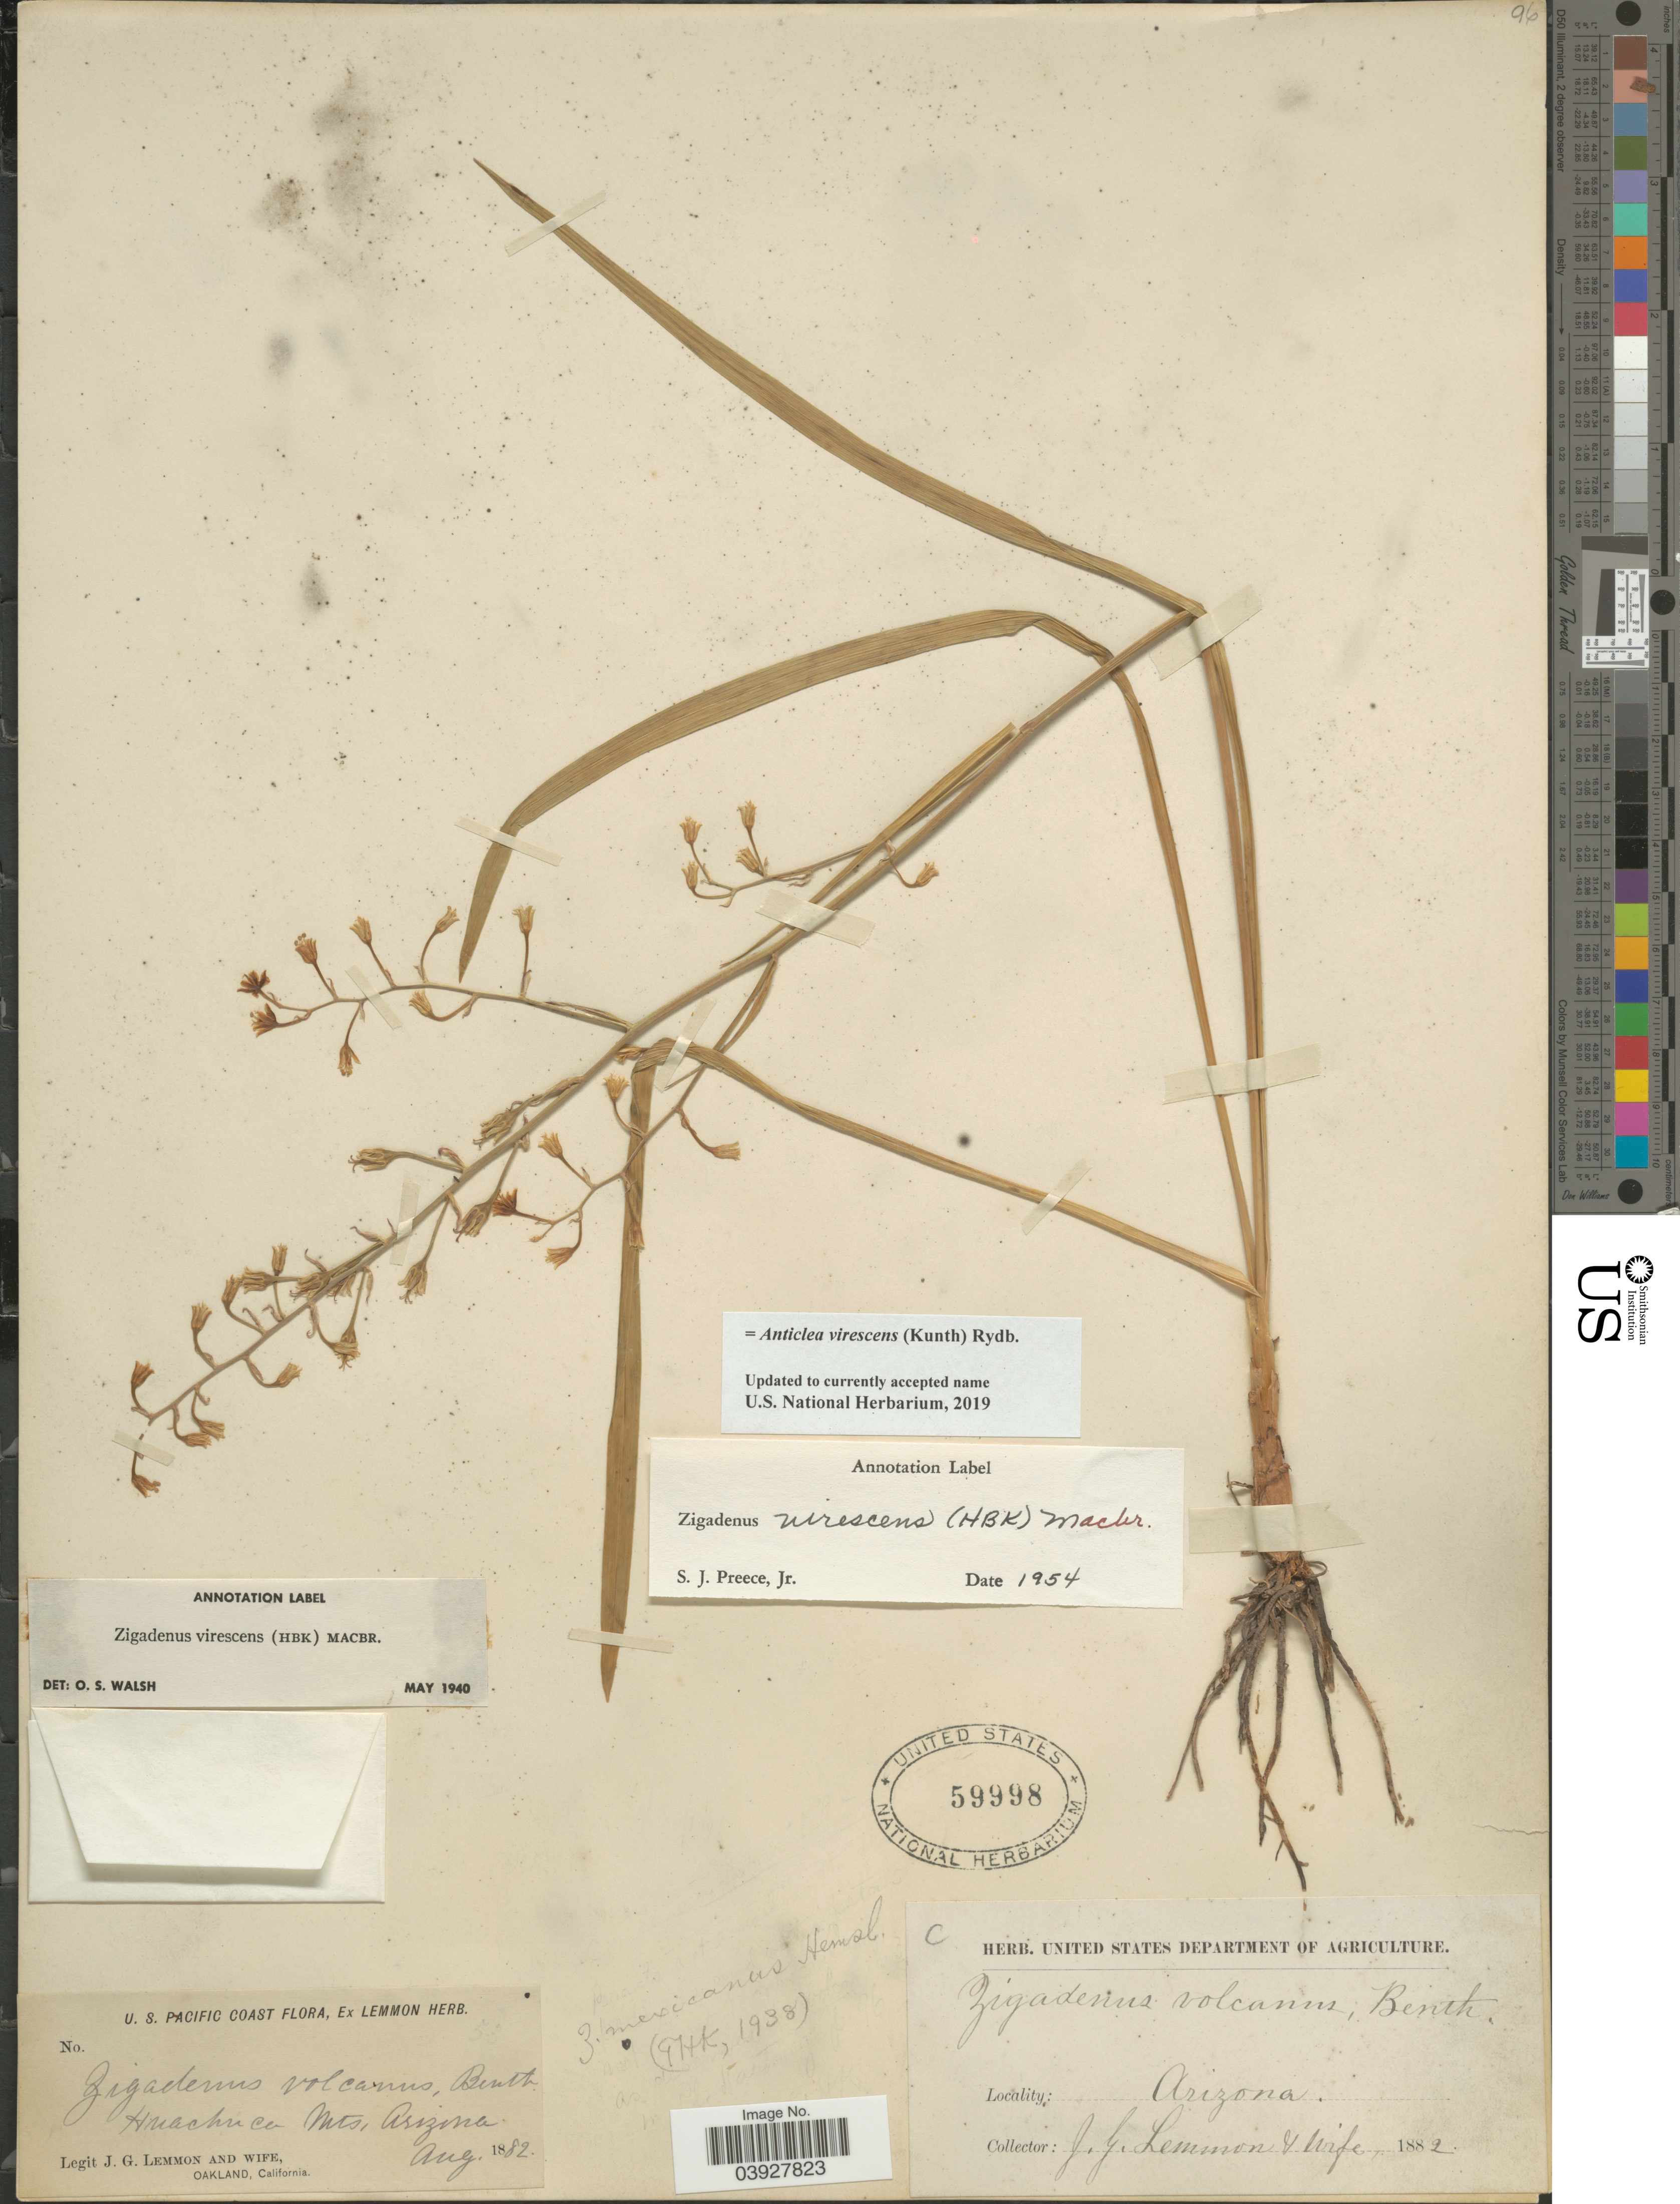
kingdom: Plantae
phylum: Tracheophyta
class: Liliopsida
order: Liliales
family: Melanthiaceae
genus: Anticlea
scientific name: Anticlea virescens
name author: (Kunth) Rydb.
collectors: J. Lemmon & Mrs. J. G. Lemmon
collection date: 1882-08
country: United States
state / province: Arizona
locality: U. S. Pacific Coast. Huachuca Mts.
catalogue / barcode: US 59998